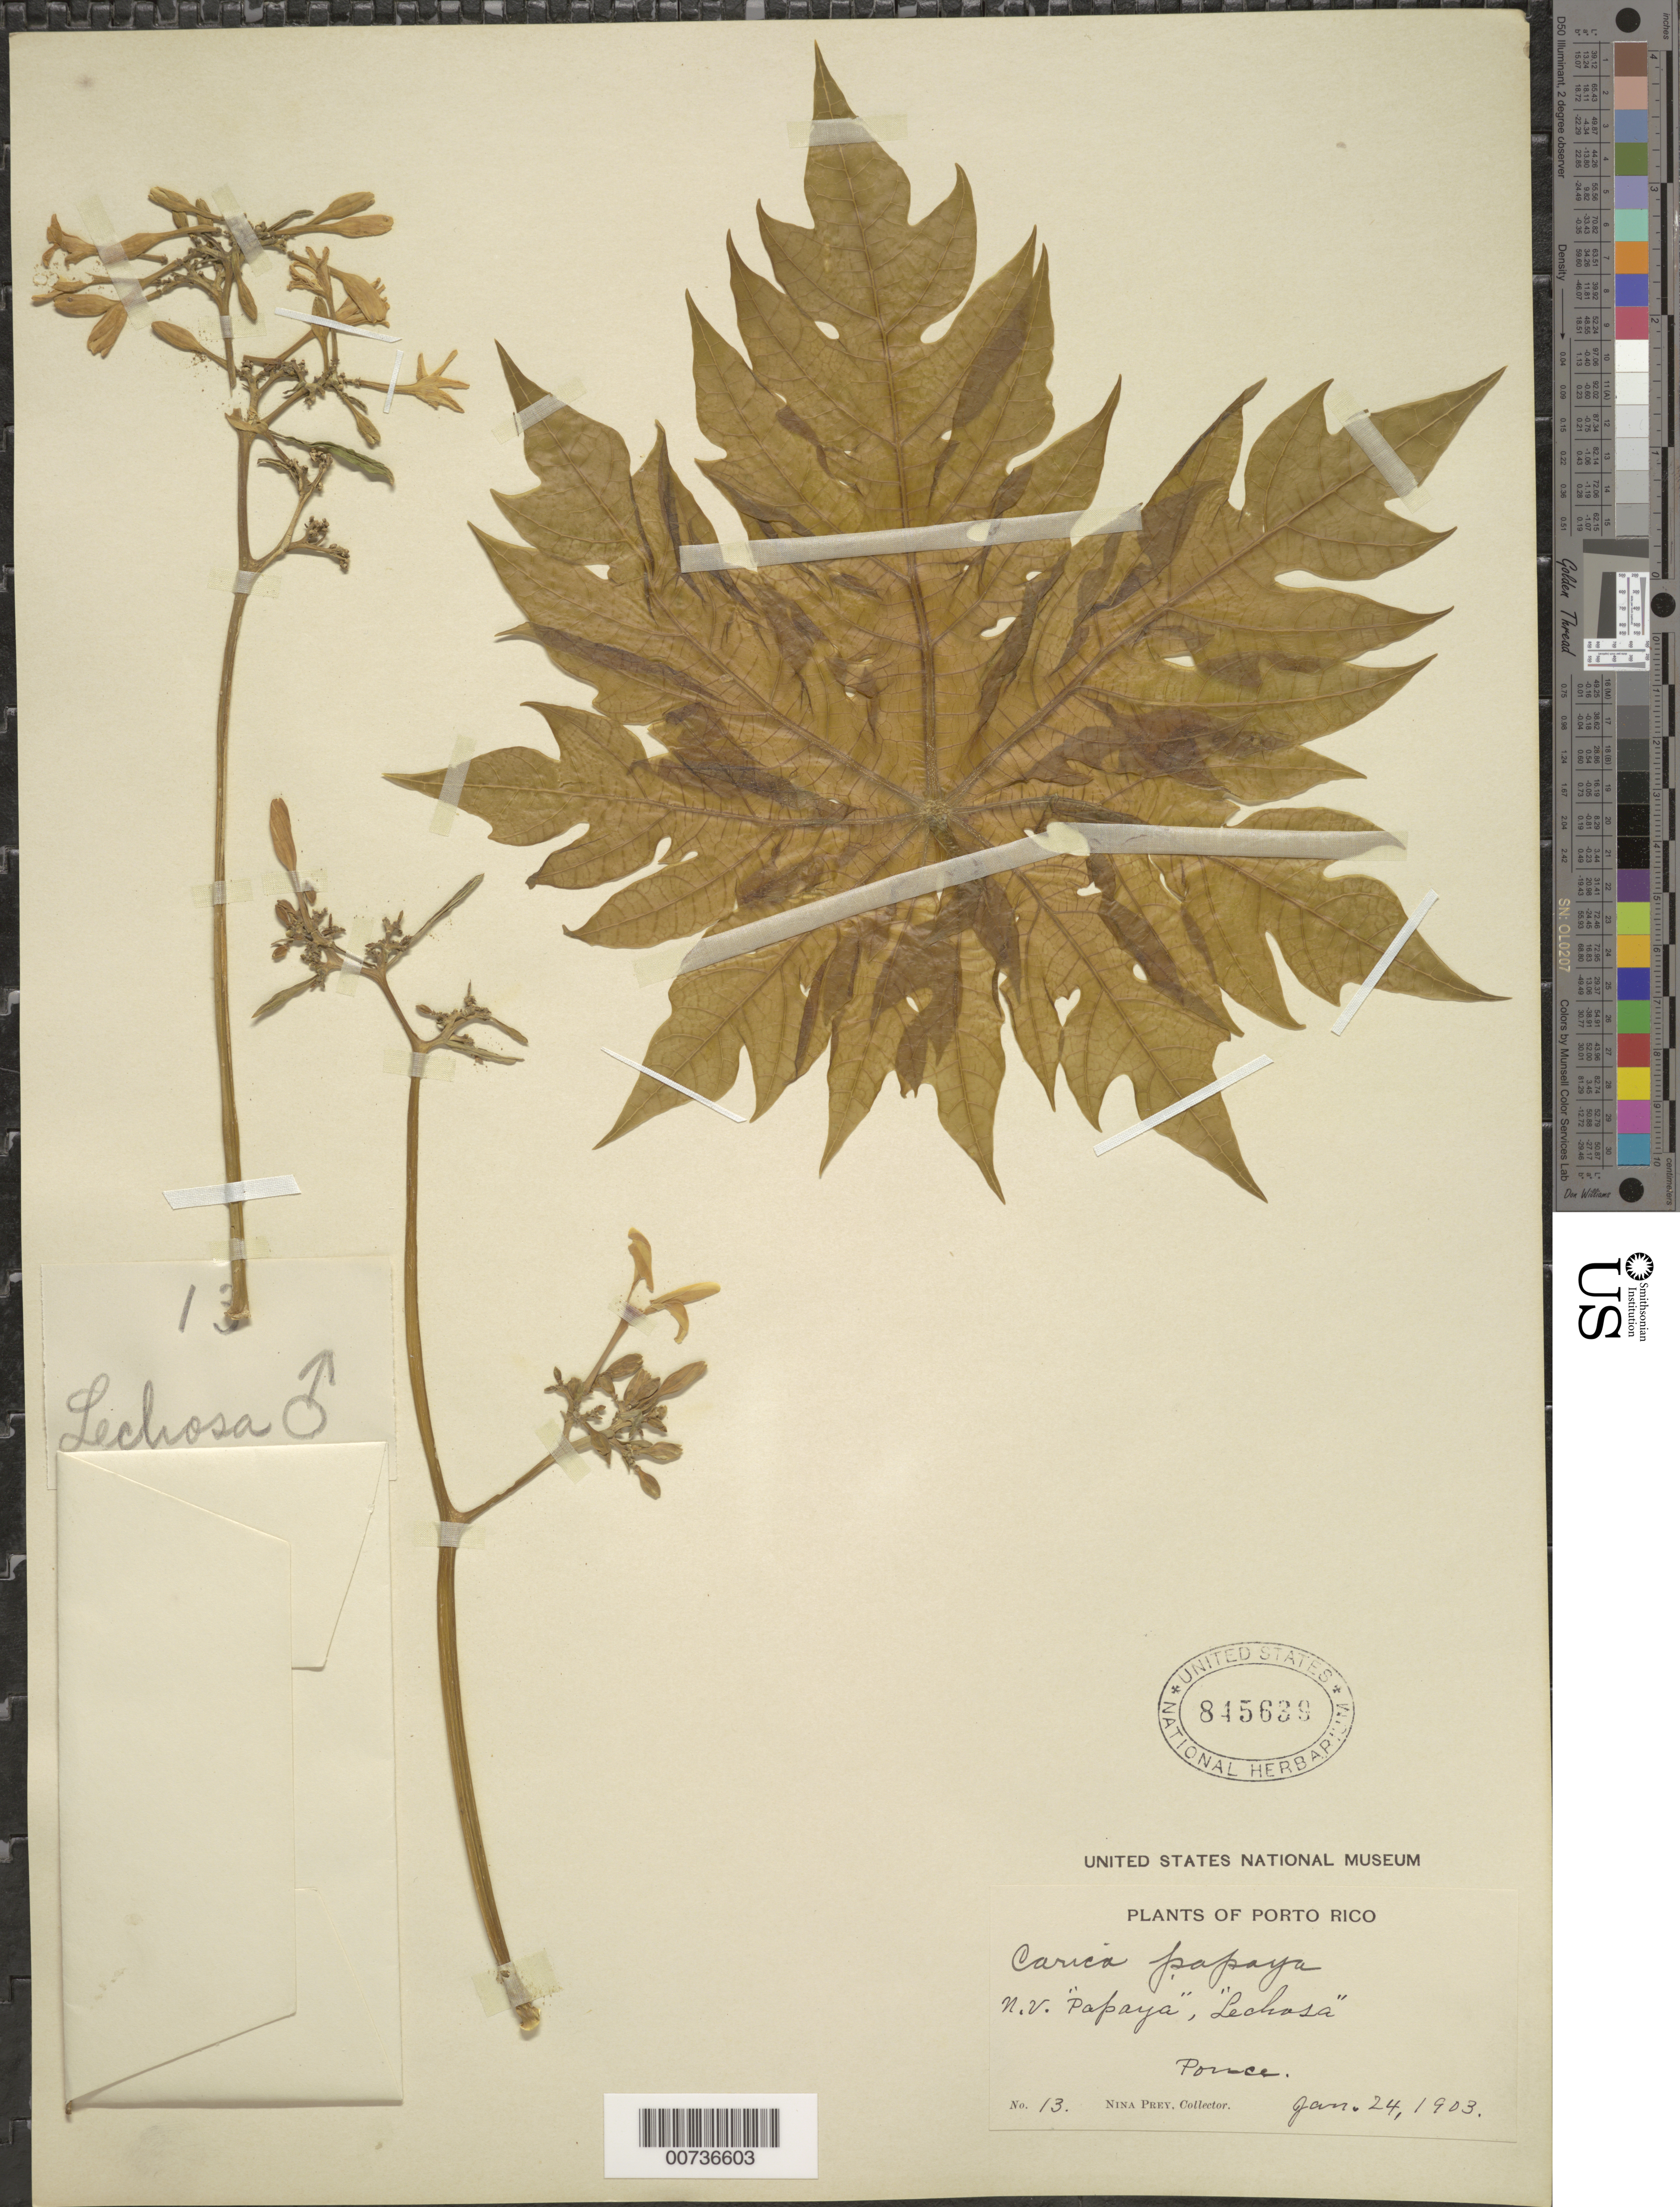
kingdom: Plantae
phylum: Tracheophyta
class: Magnoliopsida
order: Brassicales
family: Caricaceae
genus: Carica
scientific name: Carica papaya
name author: L.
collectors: N. Prey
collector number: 13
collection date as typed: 24 Jan 1903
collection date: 1903-01-24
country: Puerto Rico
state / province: Ponce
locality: Ponce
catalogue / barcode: US 845639